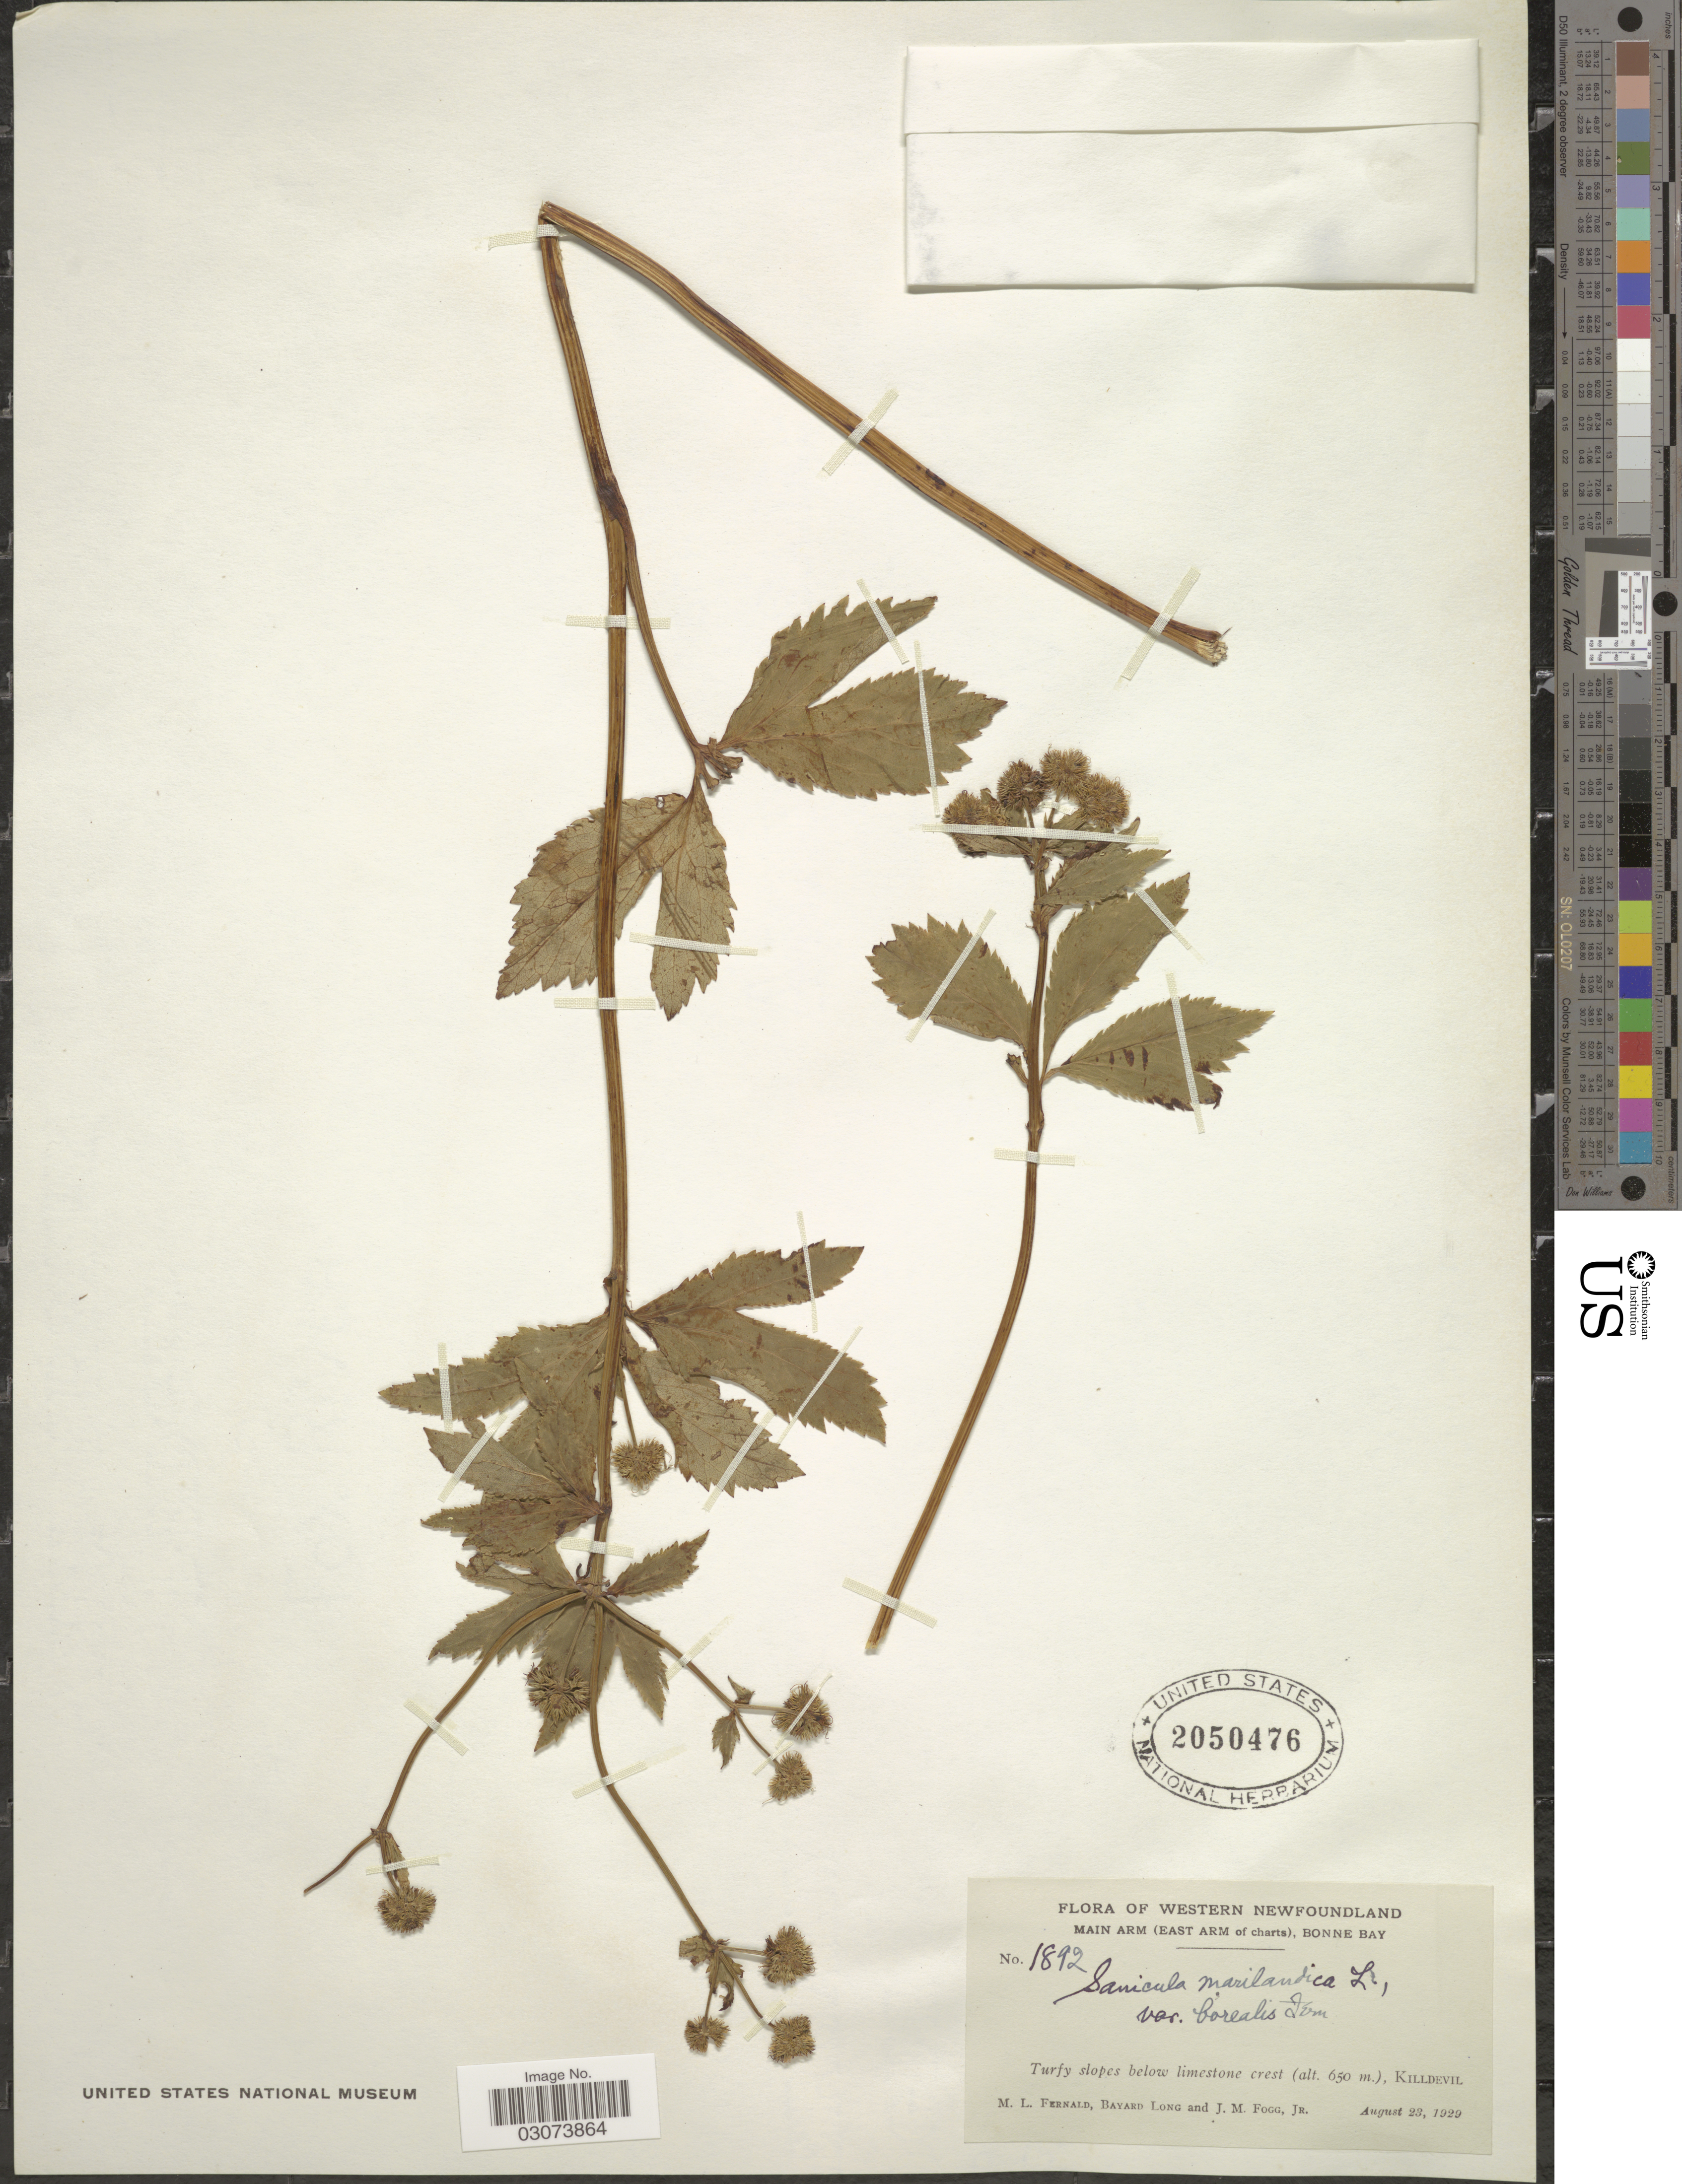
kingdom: Plantae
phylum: Tracheophyta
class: Magnoliopsida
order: Apiales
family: Apiaceae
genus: Sanicula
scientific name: Sanicula marilandica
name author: L.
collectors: M. L. Fernald, B. Long & J. Fogg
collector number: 1892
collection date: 1929-08-22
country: Canada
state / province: Newfoundland and Labrador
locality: Western Newfoundland. Main Arm (East Arm of charts), Bonne Bay, Killdevil.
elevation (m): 650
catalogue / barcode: US 2050476